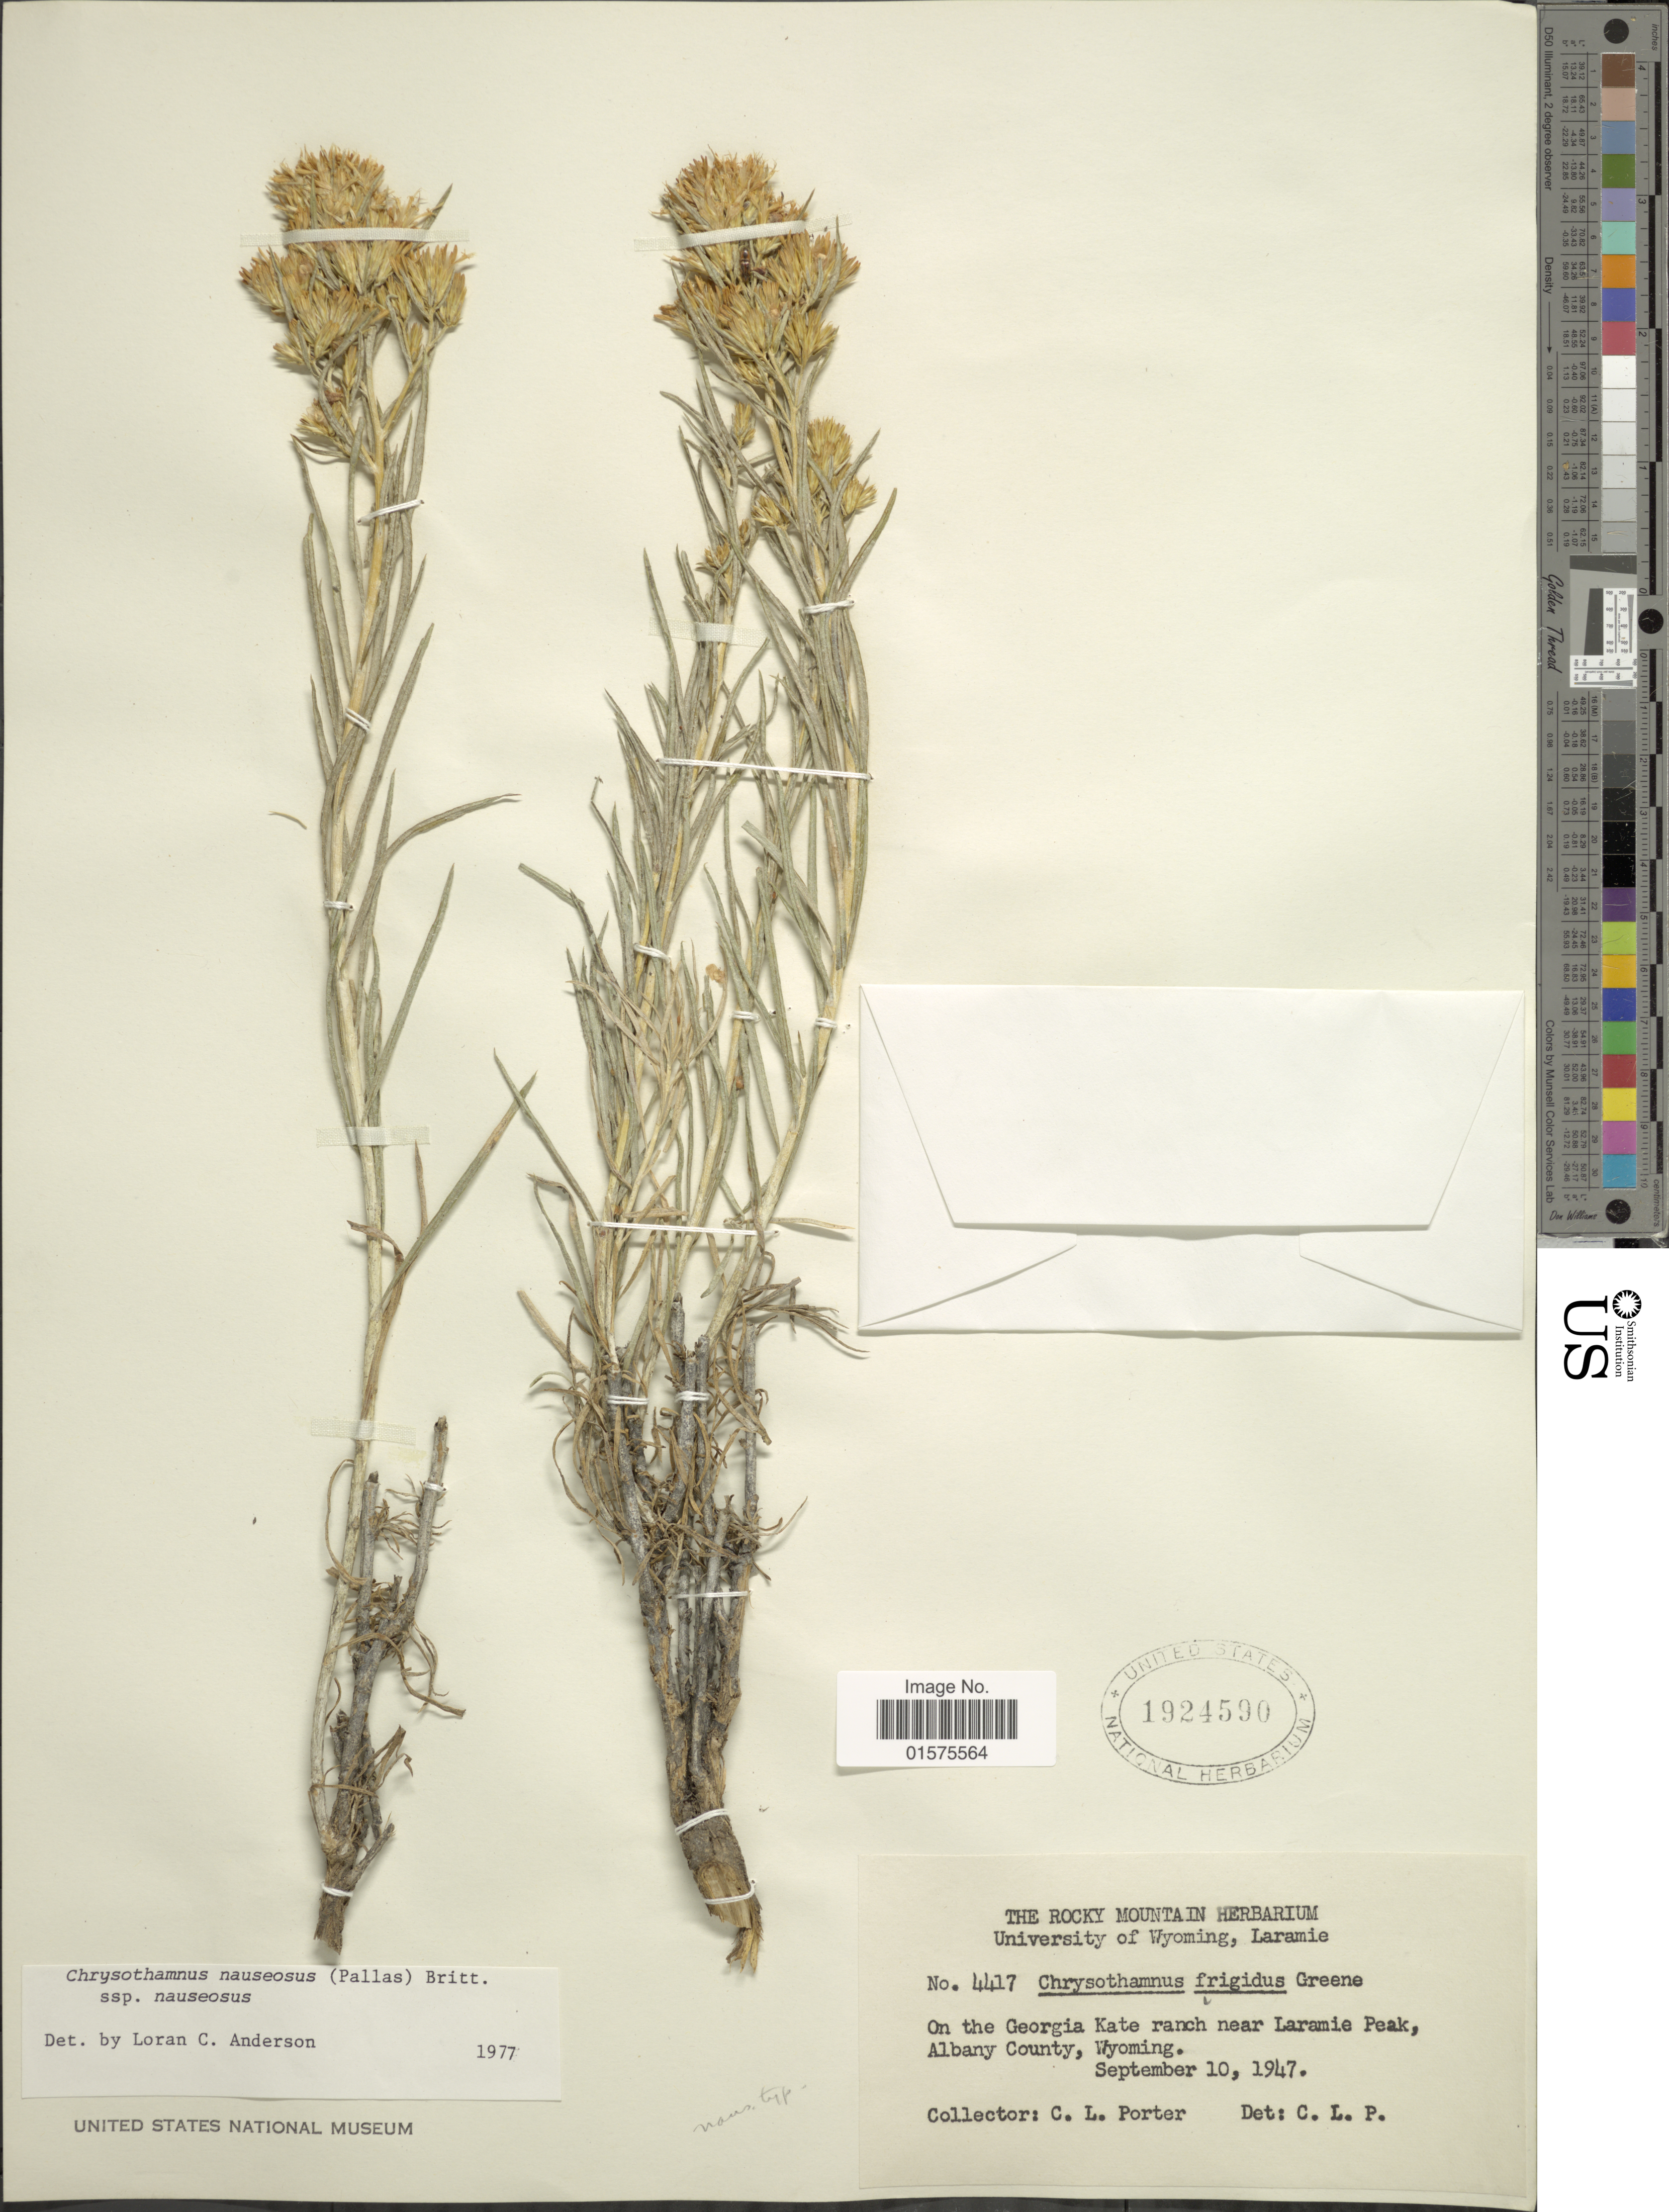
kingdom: Plantae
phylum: Tracheophyta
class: Magnoliopsida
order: Asterales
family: Asteraceae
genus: Ericameria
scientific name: Ericameria nauseosa var. nauseosa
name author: (Pall. ex Pursh) G.L. Nesom & G.I. Baird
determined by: Urbatsch, Lowell E., Curator (LSU), Louisiana State University (UNITED STATES)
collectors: C. L. Porter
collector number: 4417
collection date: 1947-09-10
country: United States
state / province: Wyoming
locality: On the Georgia Kate ranch near Laramie Peak, Albany County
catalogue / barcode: US 1924590